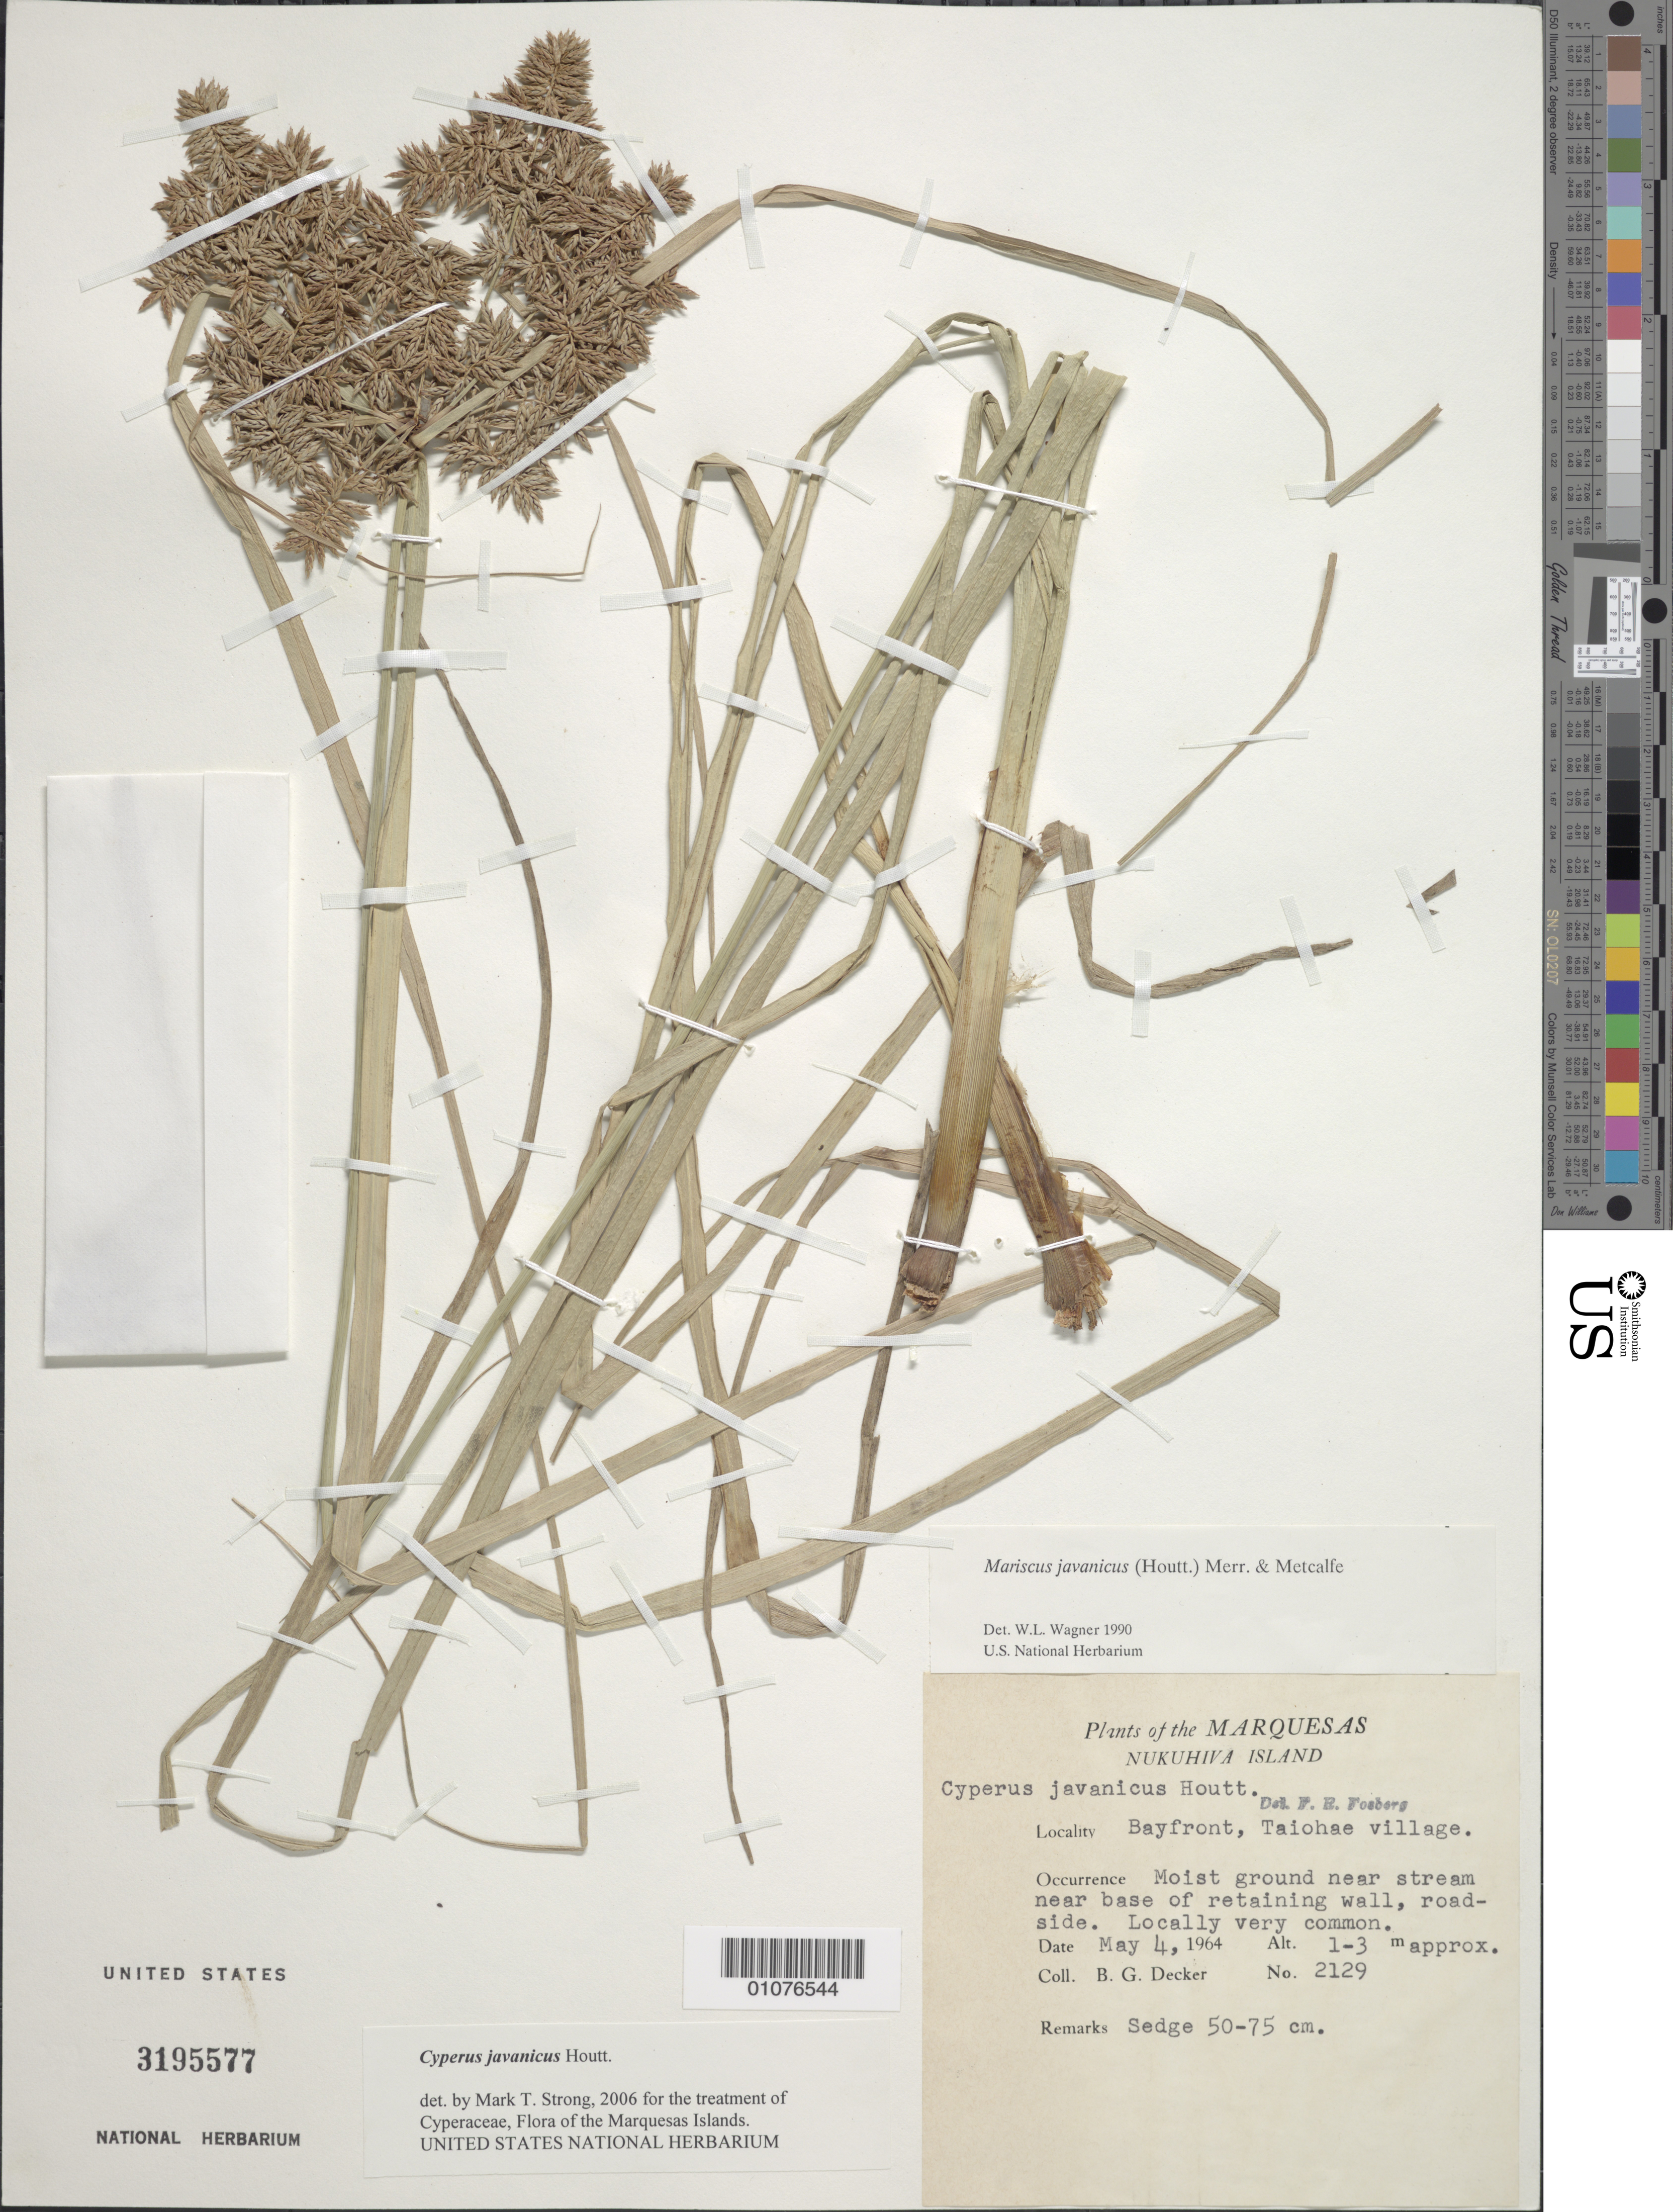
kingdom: Plantae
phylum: Tracheophyta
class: Liliopsida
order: Poales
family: Cyperaceae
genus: Cyperus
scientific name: Cyperus javanicus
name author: Houtt.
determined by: Strong, M. T., (US), Smithsonian Institution - National Museum of Natural History (UNITED STATES)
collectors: B. G. Decker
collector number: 2129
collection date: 1964-05-04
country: French Polynesia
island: Nuku Hiva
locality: Taiohae village, bayfront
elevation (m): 1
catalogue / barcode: US 3195577